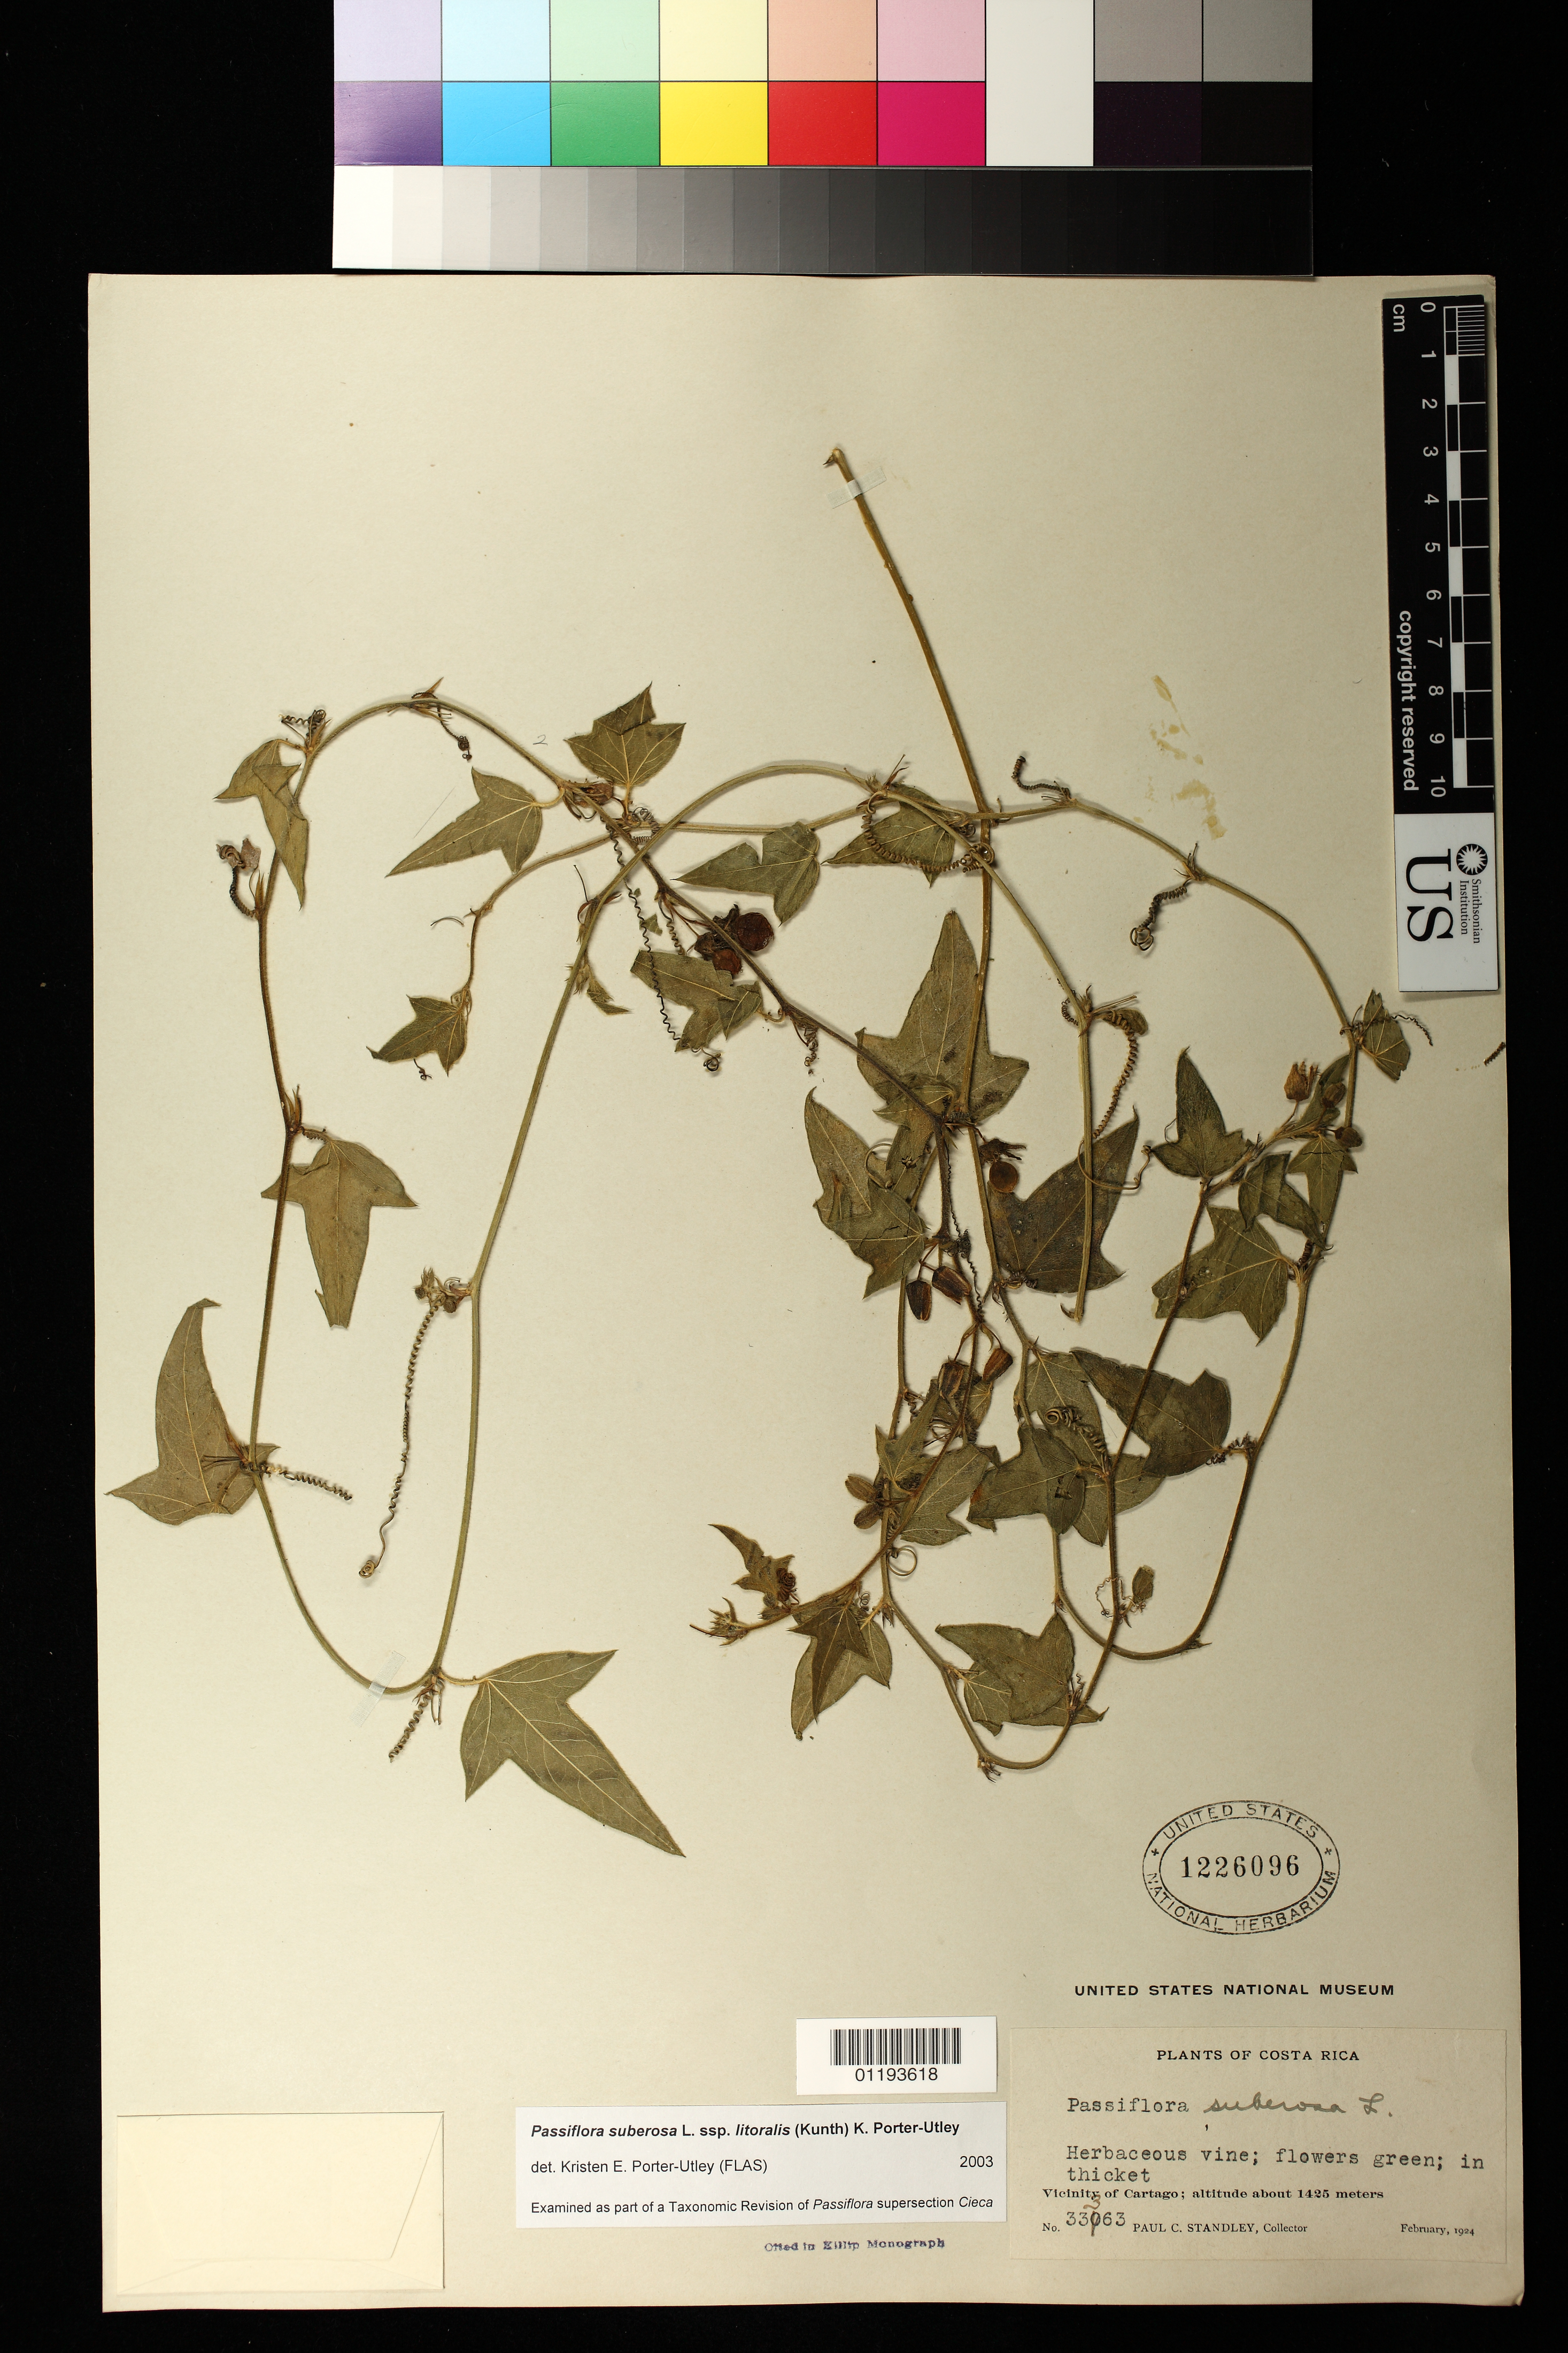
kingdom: Plantae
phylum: Tracheophyta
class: Magnoliopsida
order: Malpighiales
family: Passifloraceae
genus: Passiflora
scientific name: Passiflora suberosa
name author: L.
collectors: P. C. Standley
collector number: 33363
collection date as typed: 1924-02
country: Costa Rica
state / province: Cartago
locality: Vicinity of Cartago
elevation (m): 1425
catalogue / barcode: US 1226096